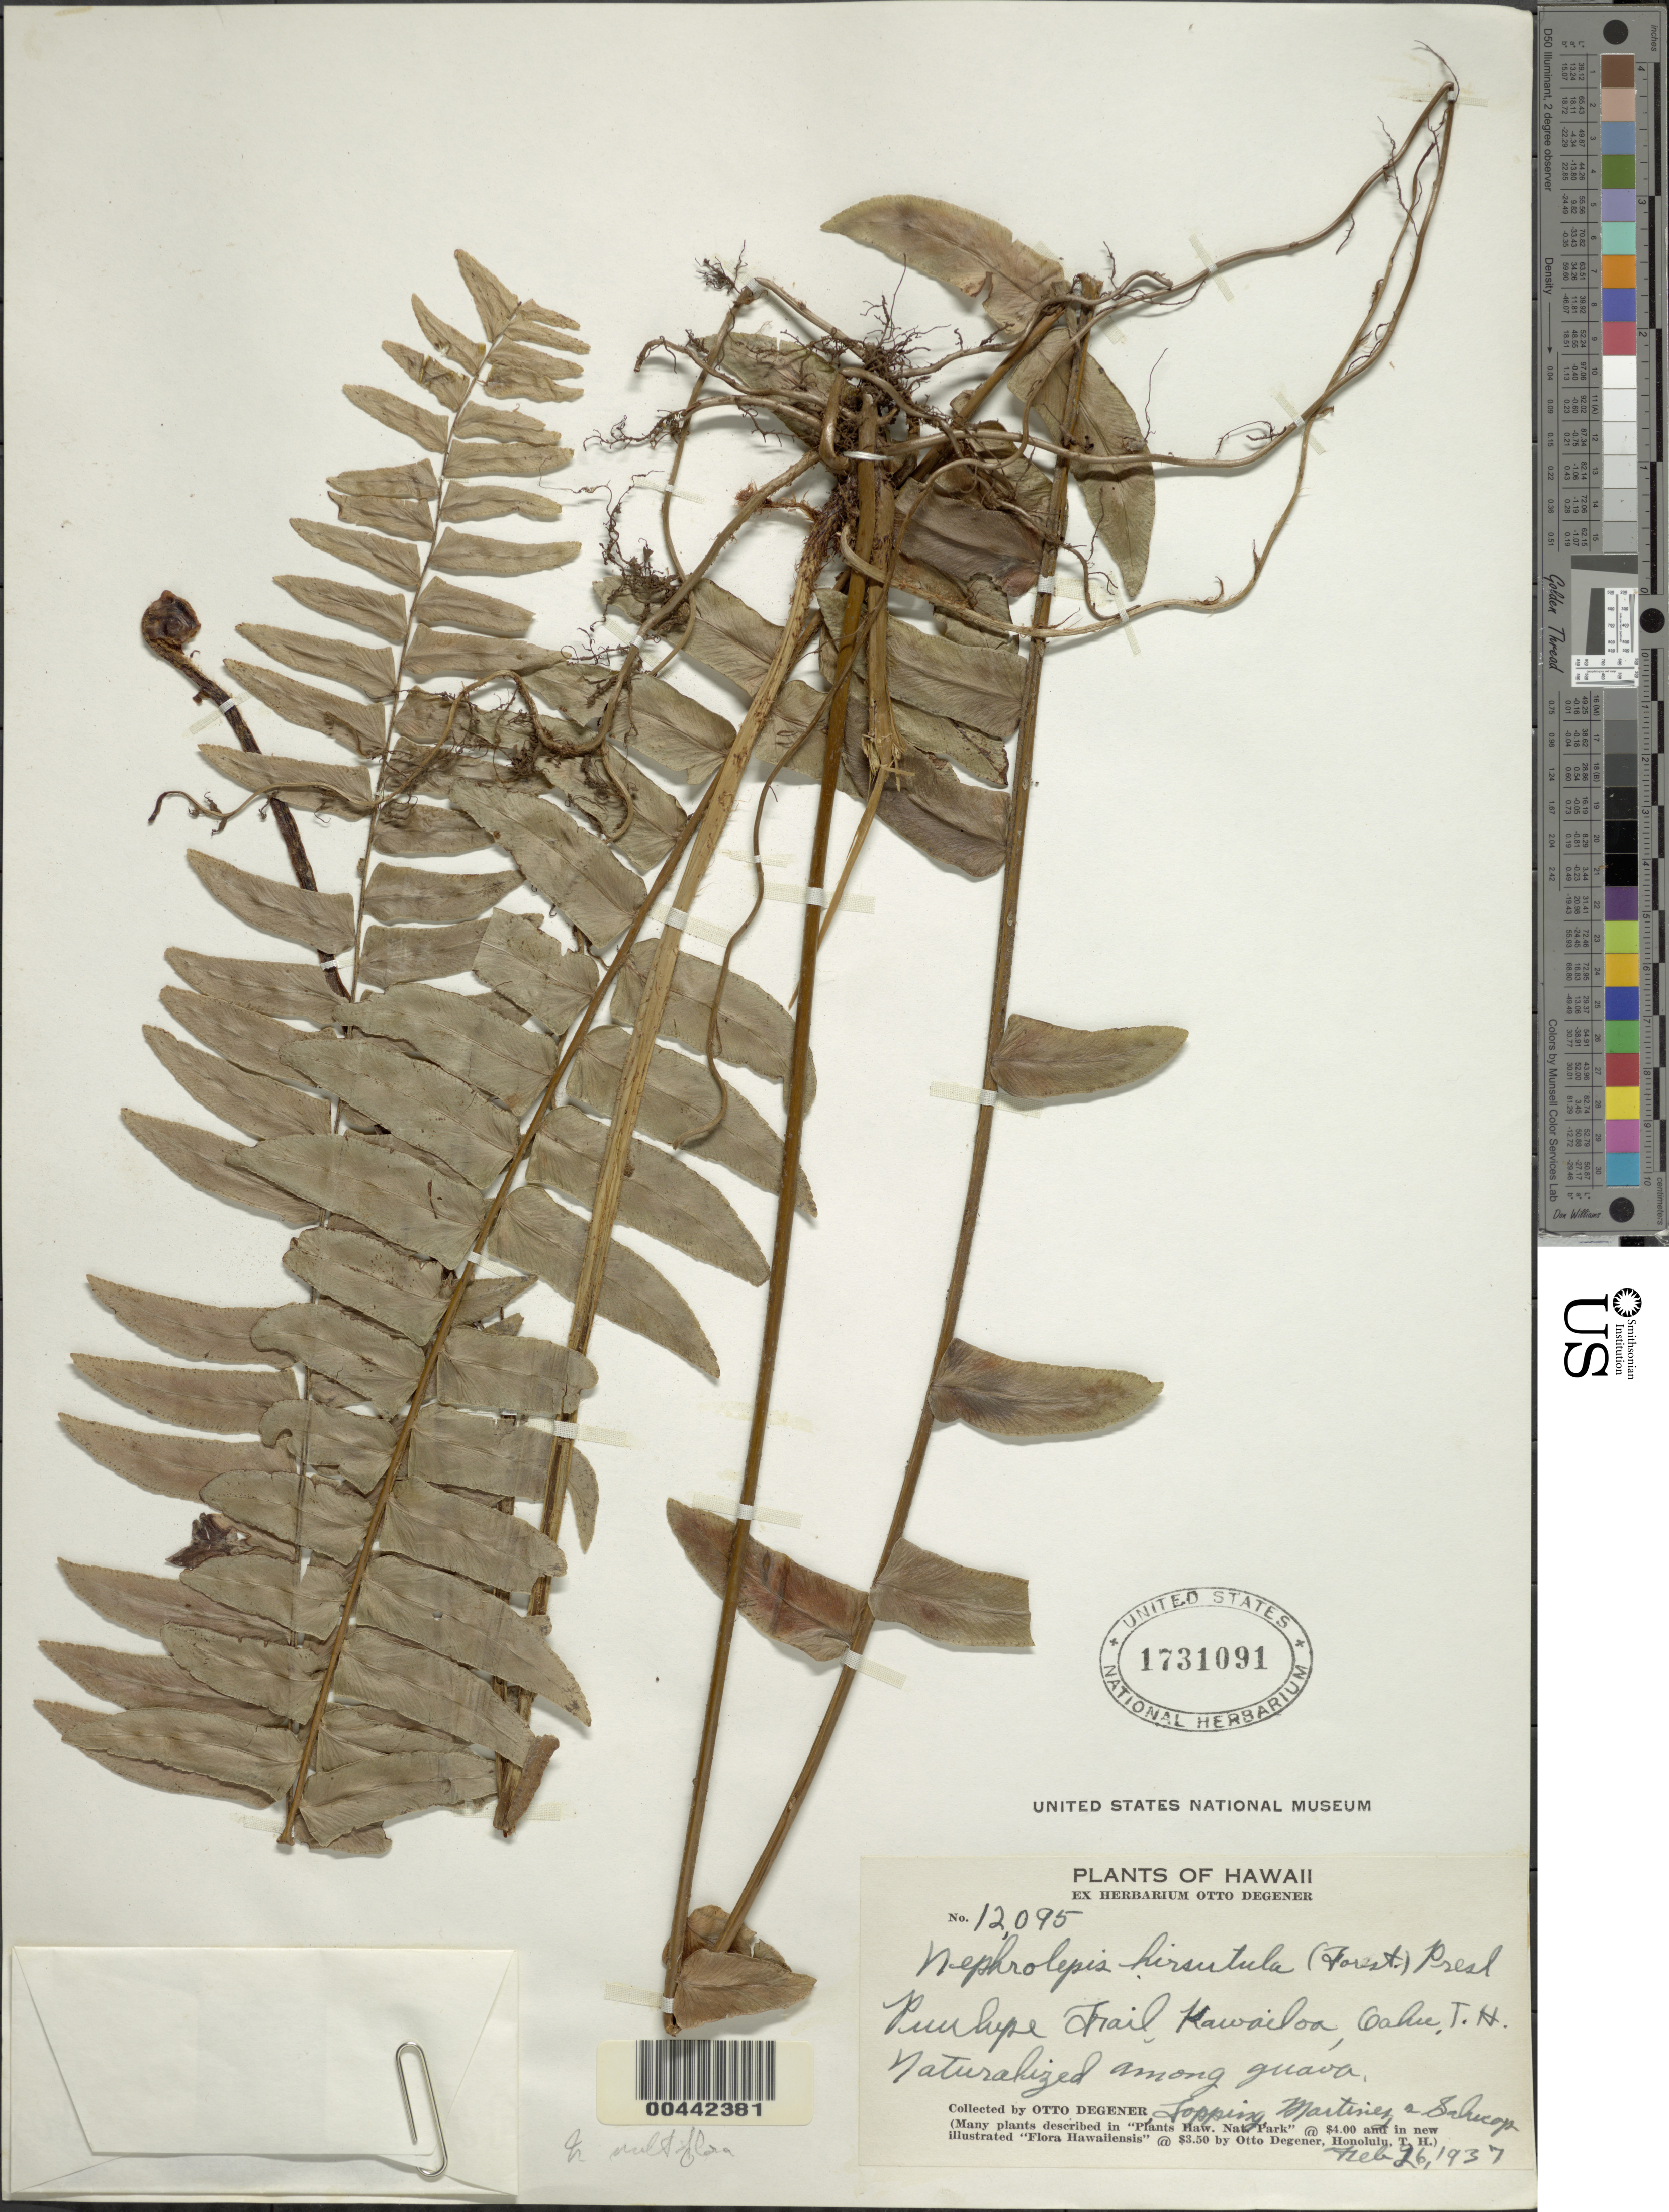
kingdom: Plantae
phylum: Tracheophyta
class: Polypodiopsida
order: Polypodiales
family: Nephrolepidaceae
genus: Nephrolepis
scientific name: Nephrolepis multiflora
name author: (Roxb.) F.M. Jarrett ex C.V. Morton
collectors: O. Degener, D. L. Topping, -- Martinez & -- Salucop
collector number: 12095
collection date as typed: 26 Feb 1937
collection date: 1937-02-26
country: United States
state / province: Hawaii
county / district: Honolulu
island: Oahu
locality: Puulupe Trail, Kawailoa, Oahu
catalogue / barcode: US 1731091